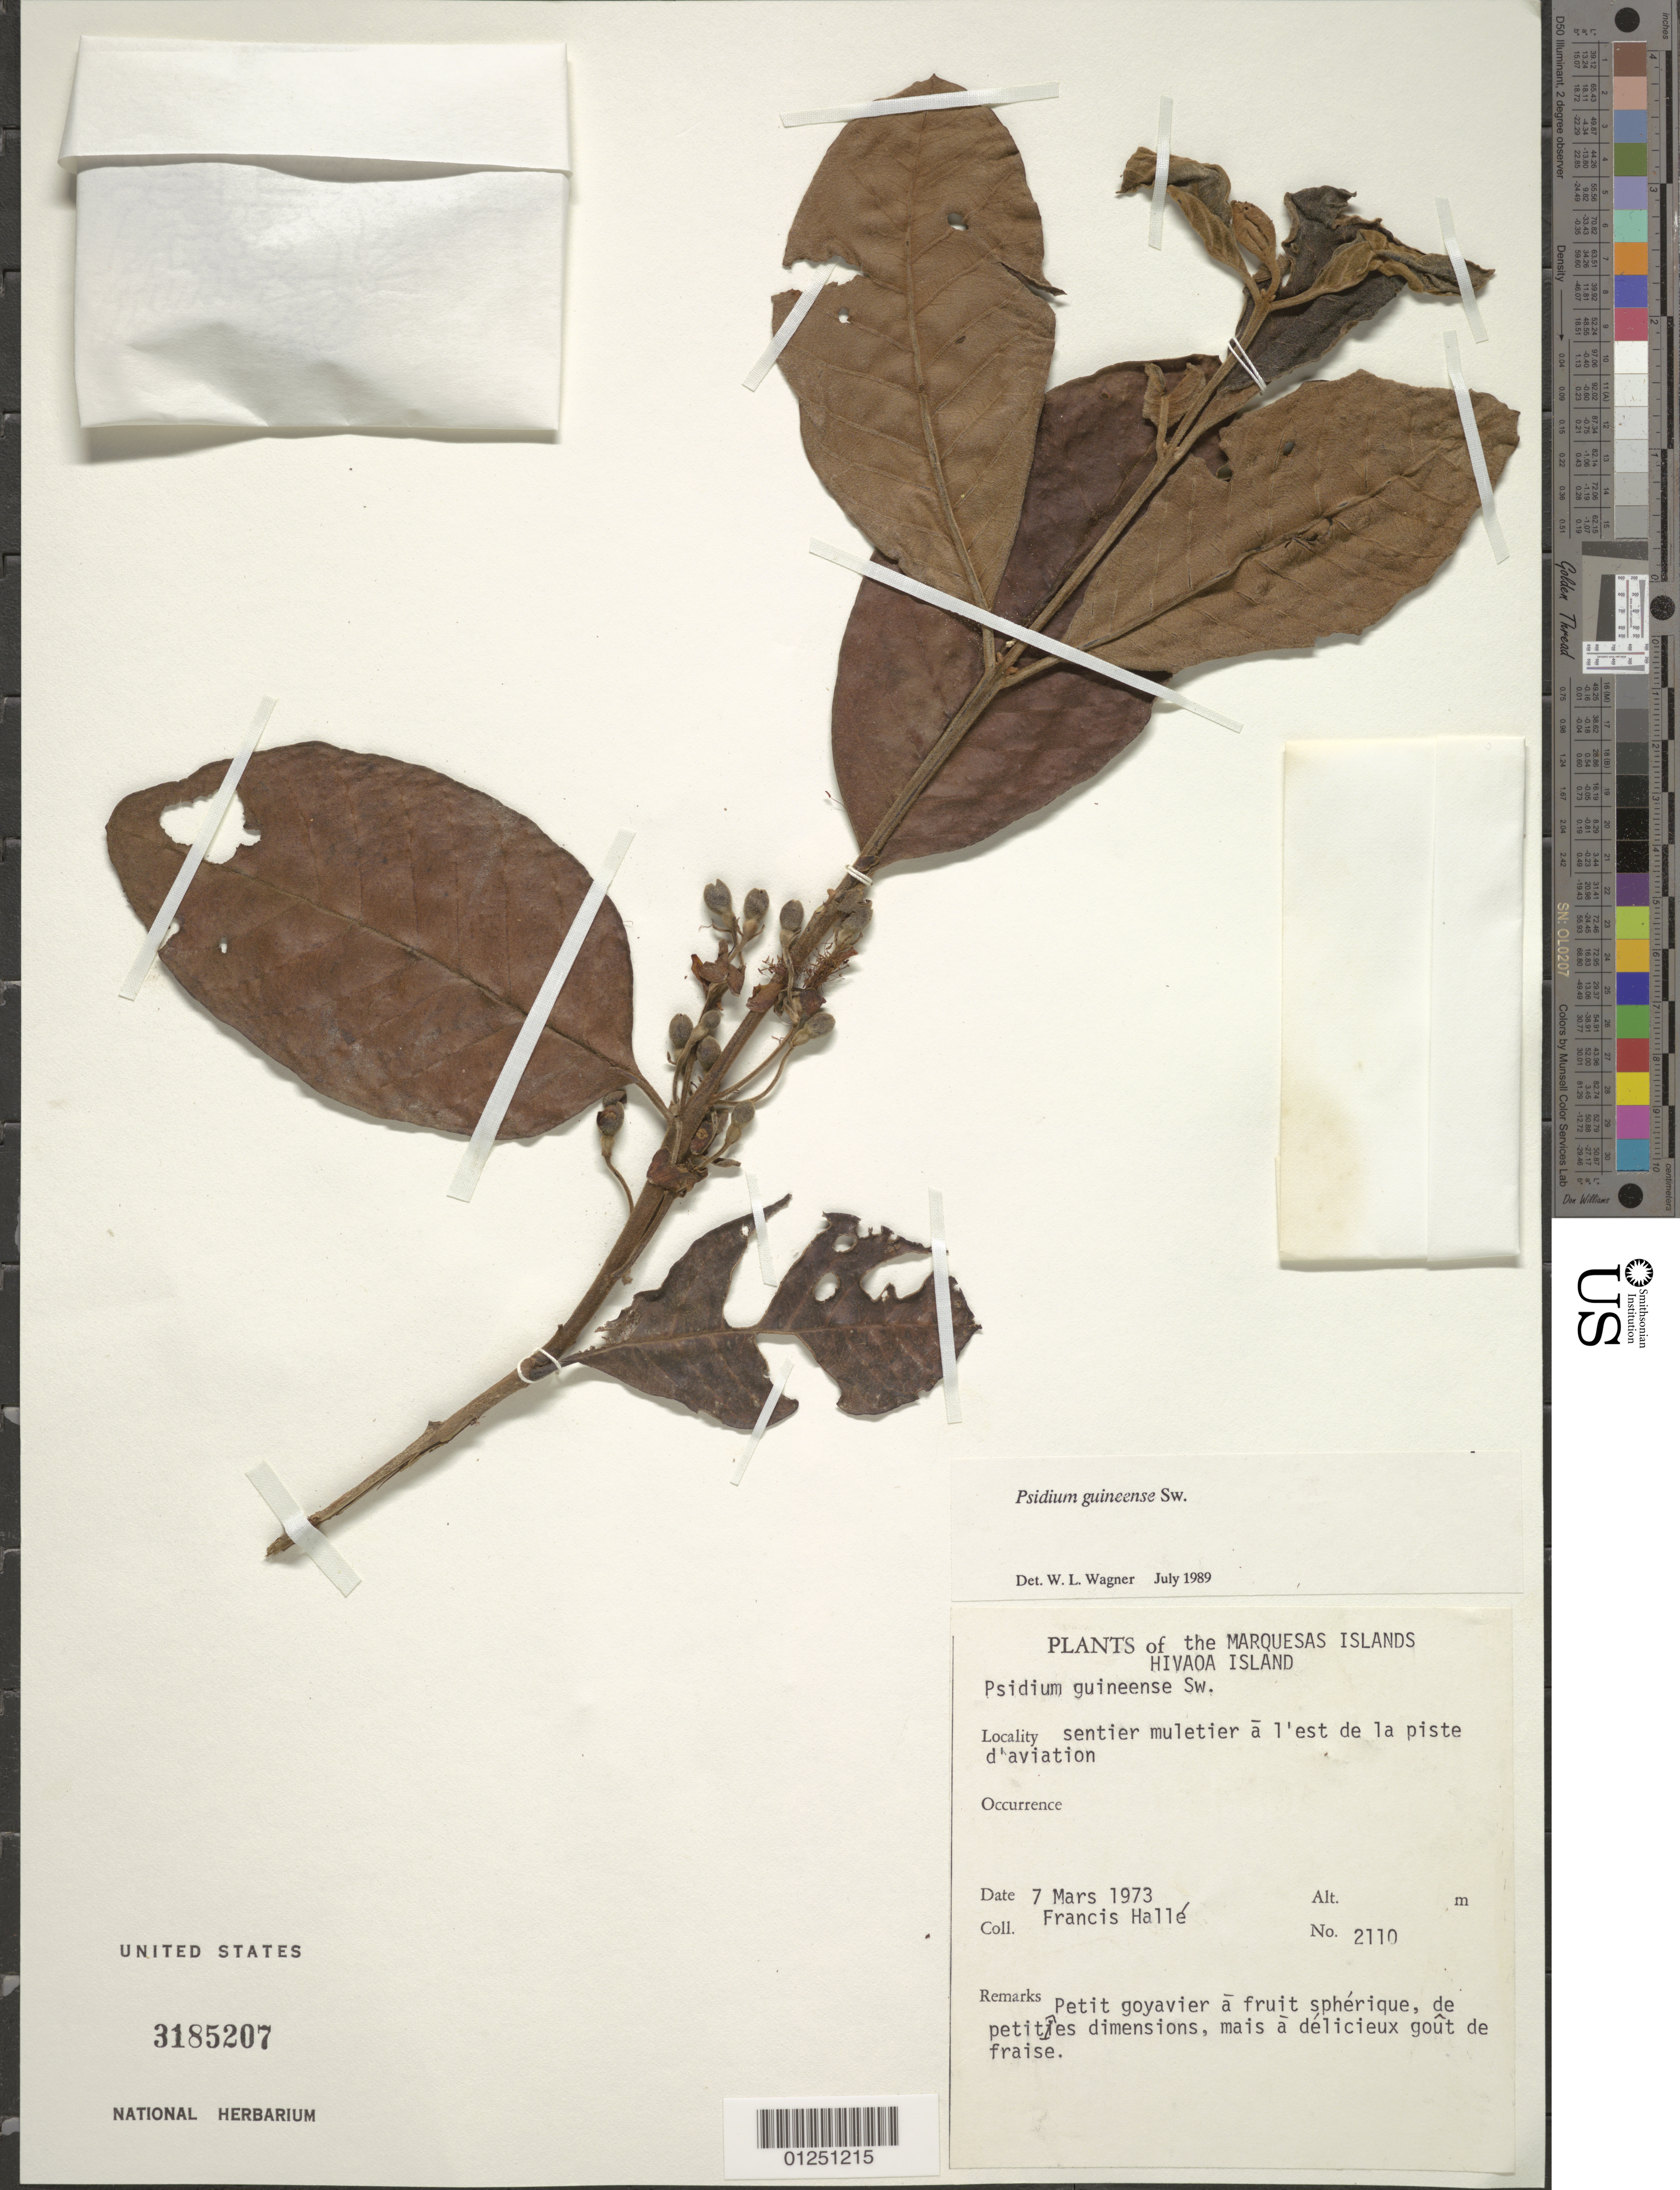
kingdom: Plantae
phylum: Tracheophyta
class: Magnoliopsida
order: Myrtales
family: Myrtaceae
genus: Psidium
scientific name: Psidium guineense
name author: Sw.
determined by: Wagner, W. L., (BOT), Smithsonian Institution - National Museum of Natural History (UNITED STATES)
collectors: F. Hallé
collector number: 2110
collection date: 1973-03-07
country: French Polynesia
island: Hiva Oa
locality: sentier multier a l'est de la piste d'aviation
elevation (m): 400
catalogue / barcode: US 3185207